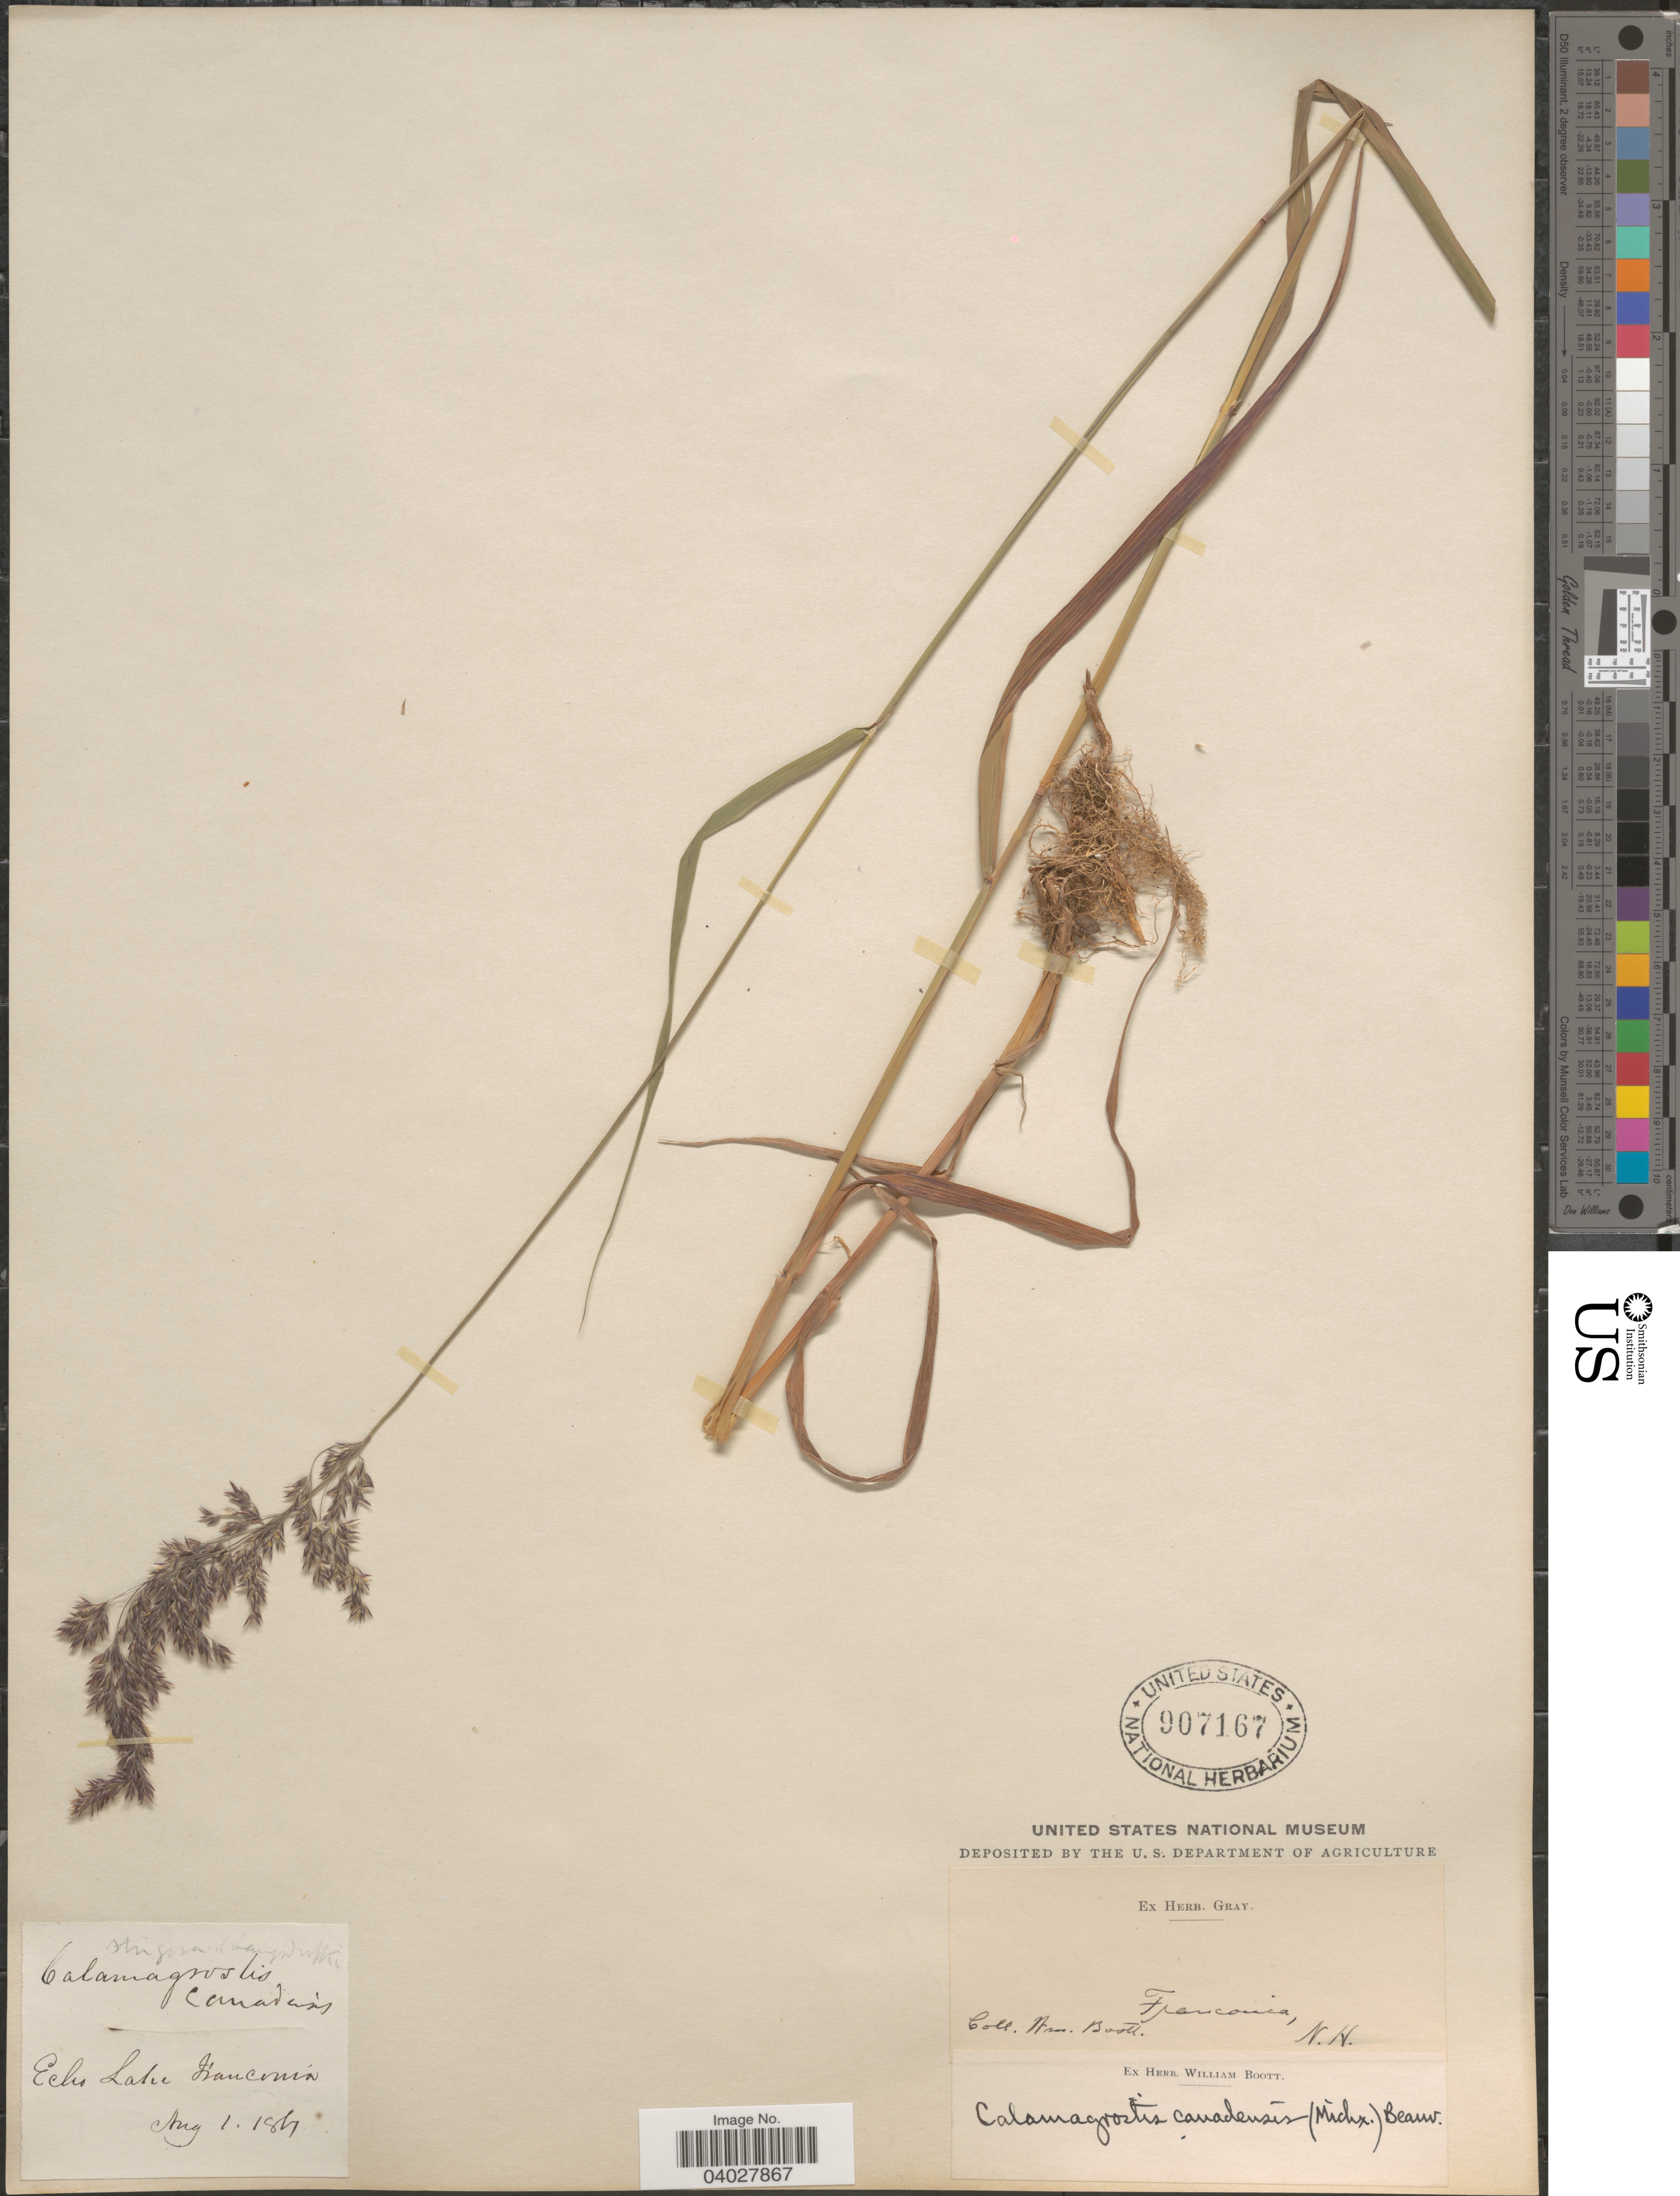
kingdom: Plantae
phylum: Tracheophyta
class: Liliopsida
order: Poales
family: Poaceae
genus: Calamagrostis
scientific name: Calamagrostis canadensis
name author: (Michx.) P. Beauv.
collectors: W. Boott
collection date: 1861-08-01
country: United States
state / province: New Hampshire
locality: Echo Lake, Franconia.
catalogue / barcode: US 907167